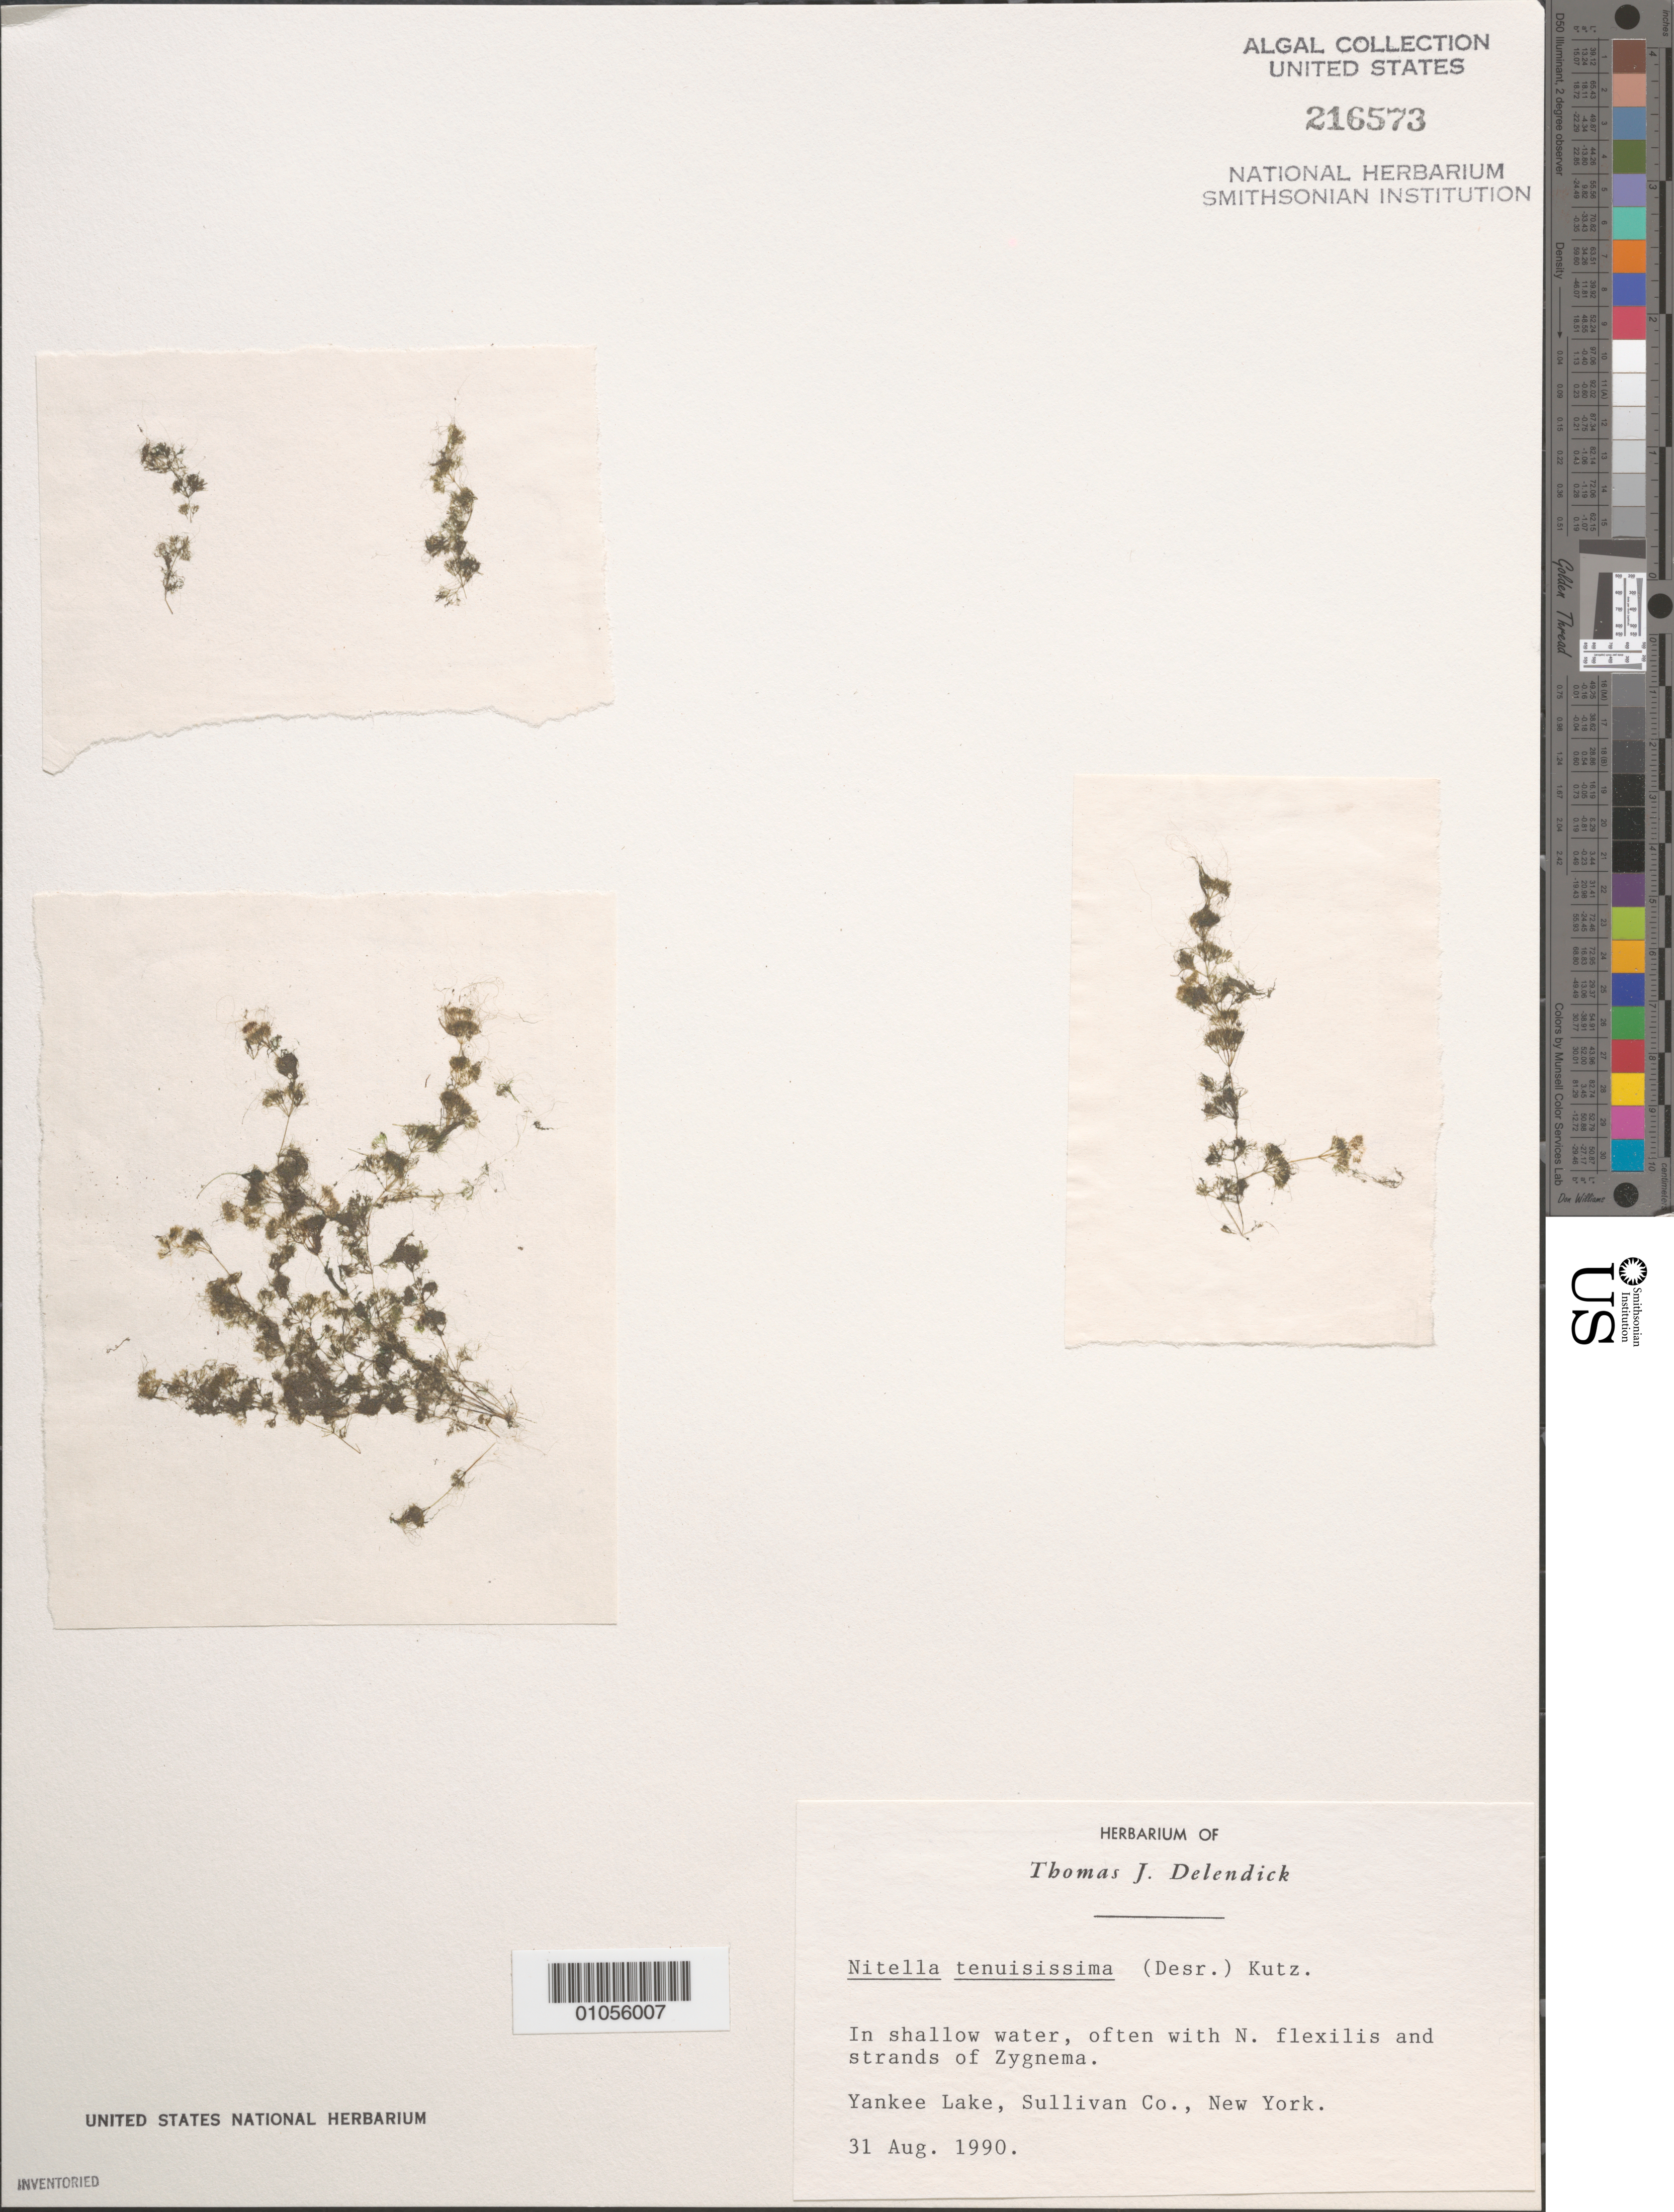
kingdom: Plantae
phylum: Charophyta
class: Charophyceae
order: Charales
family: Characeae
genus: Nitella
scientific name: Nitella tenuissima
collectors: T. Delendick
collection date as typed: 31 Aug 1990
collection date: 1990-08-31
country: United States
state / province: New York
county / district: Sullivan County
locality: Yankee Lake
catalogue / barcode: US 216573